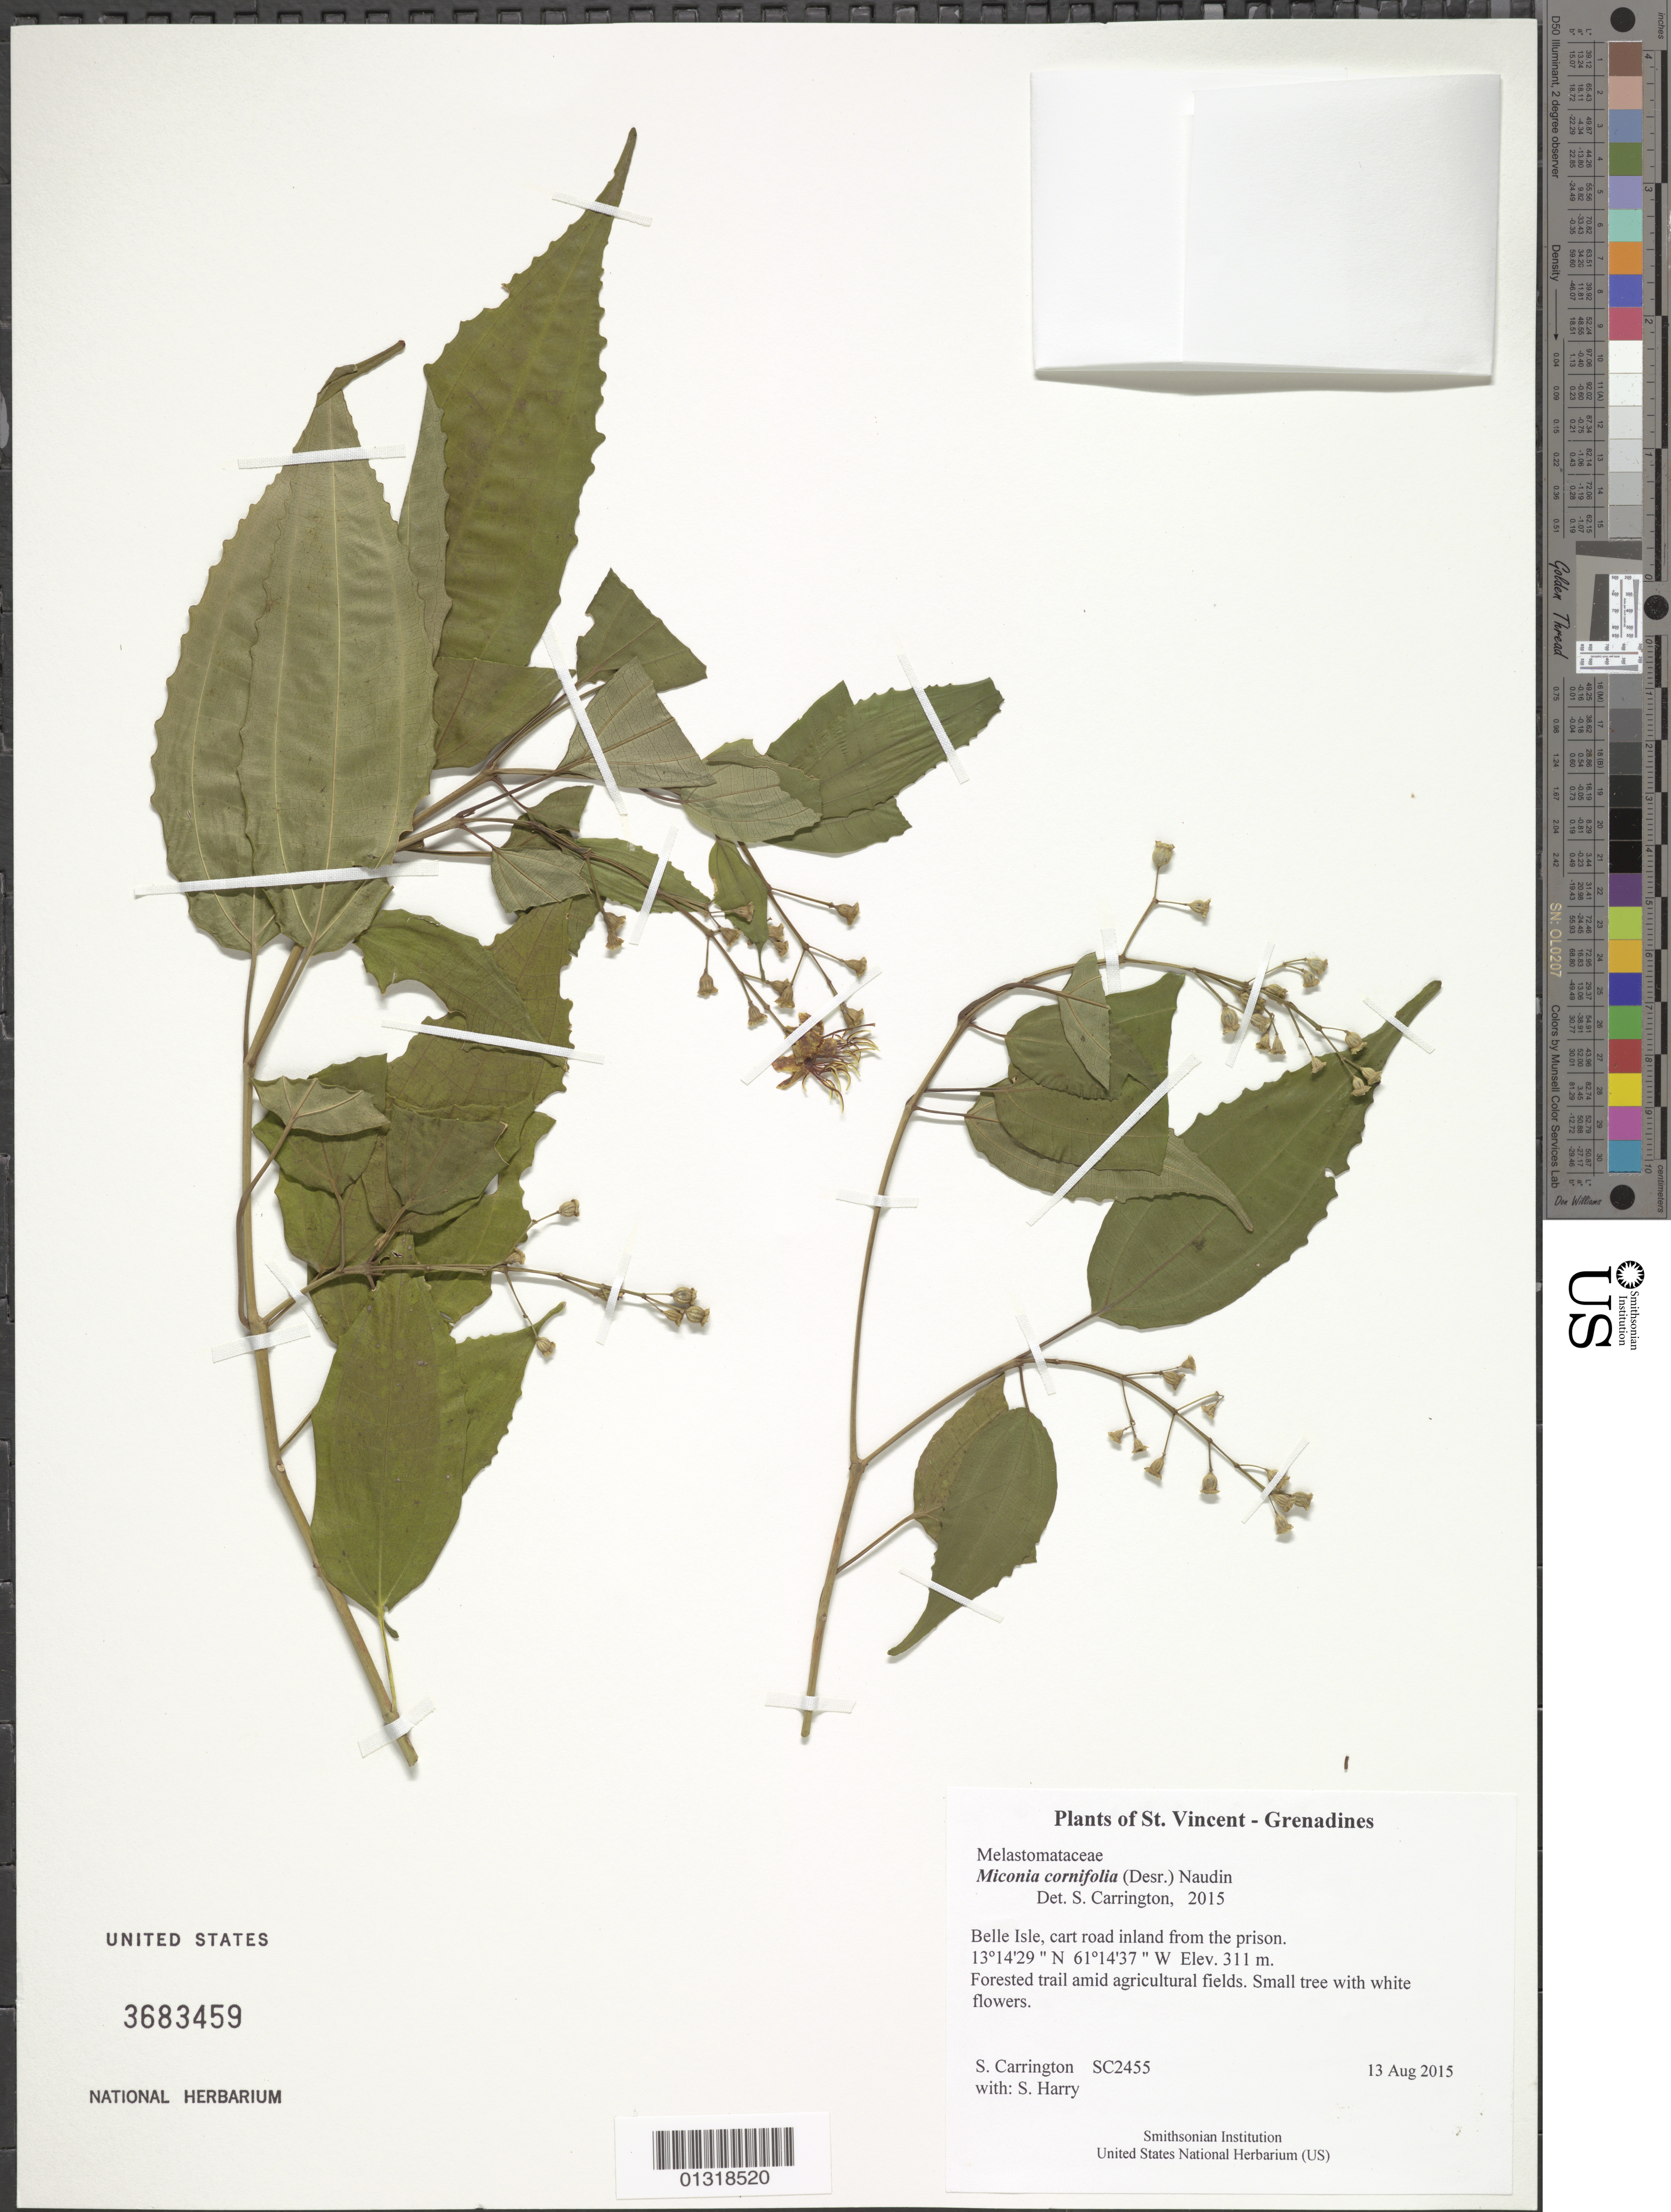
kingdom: Plantae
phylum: Tracheophyta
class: Magnoliopsida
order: Myrtales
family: Melastomataceae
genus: Miconia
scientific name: Miconia cornifolia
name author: (Desr.) Naudin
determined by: Carrington, C. M. S.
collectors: C. M. S. Carrington & S. Harry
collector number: SC2455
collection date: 2015-08-13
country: St. Vincent - Grenadines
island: St Vincent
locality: BelleIsle, cart road inland from the prison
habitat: Forested trail amid agricultural fields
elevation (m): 311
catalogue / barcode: US 3683459